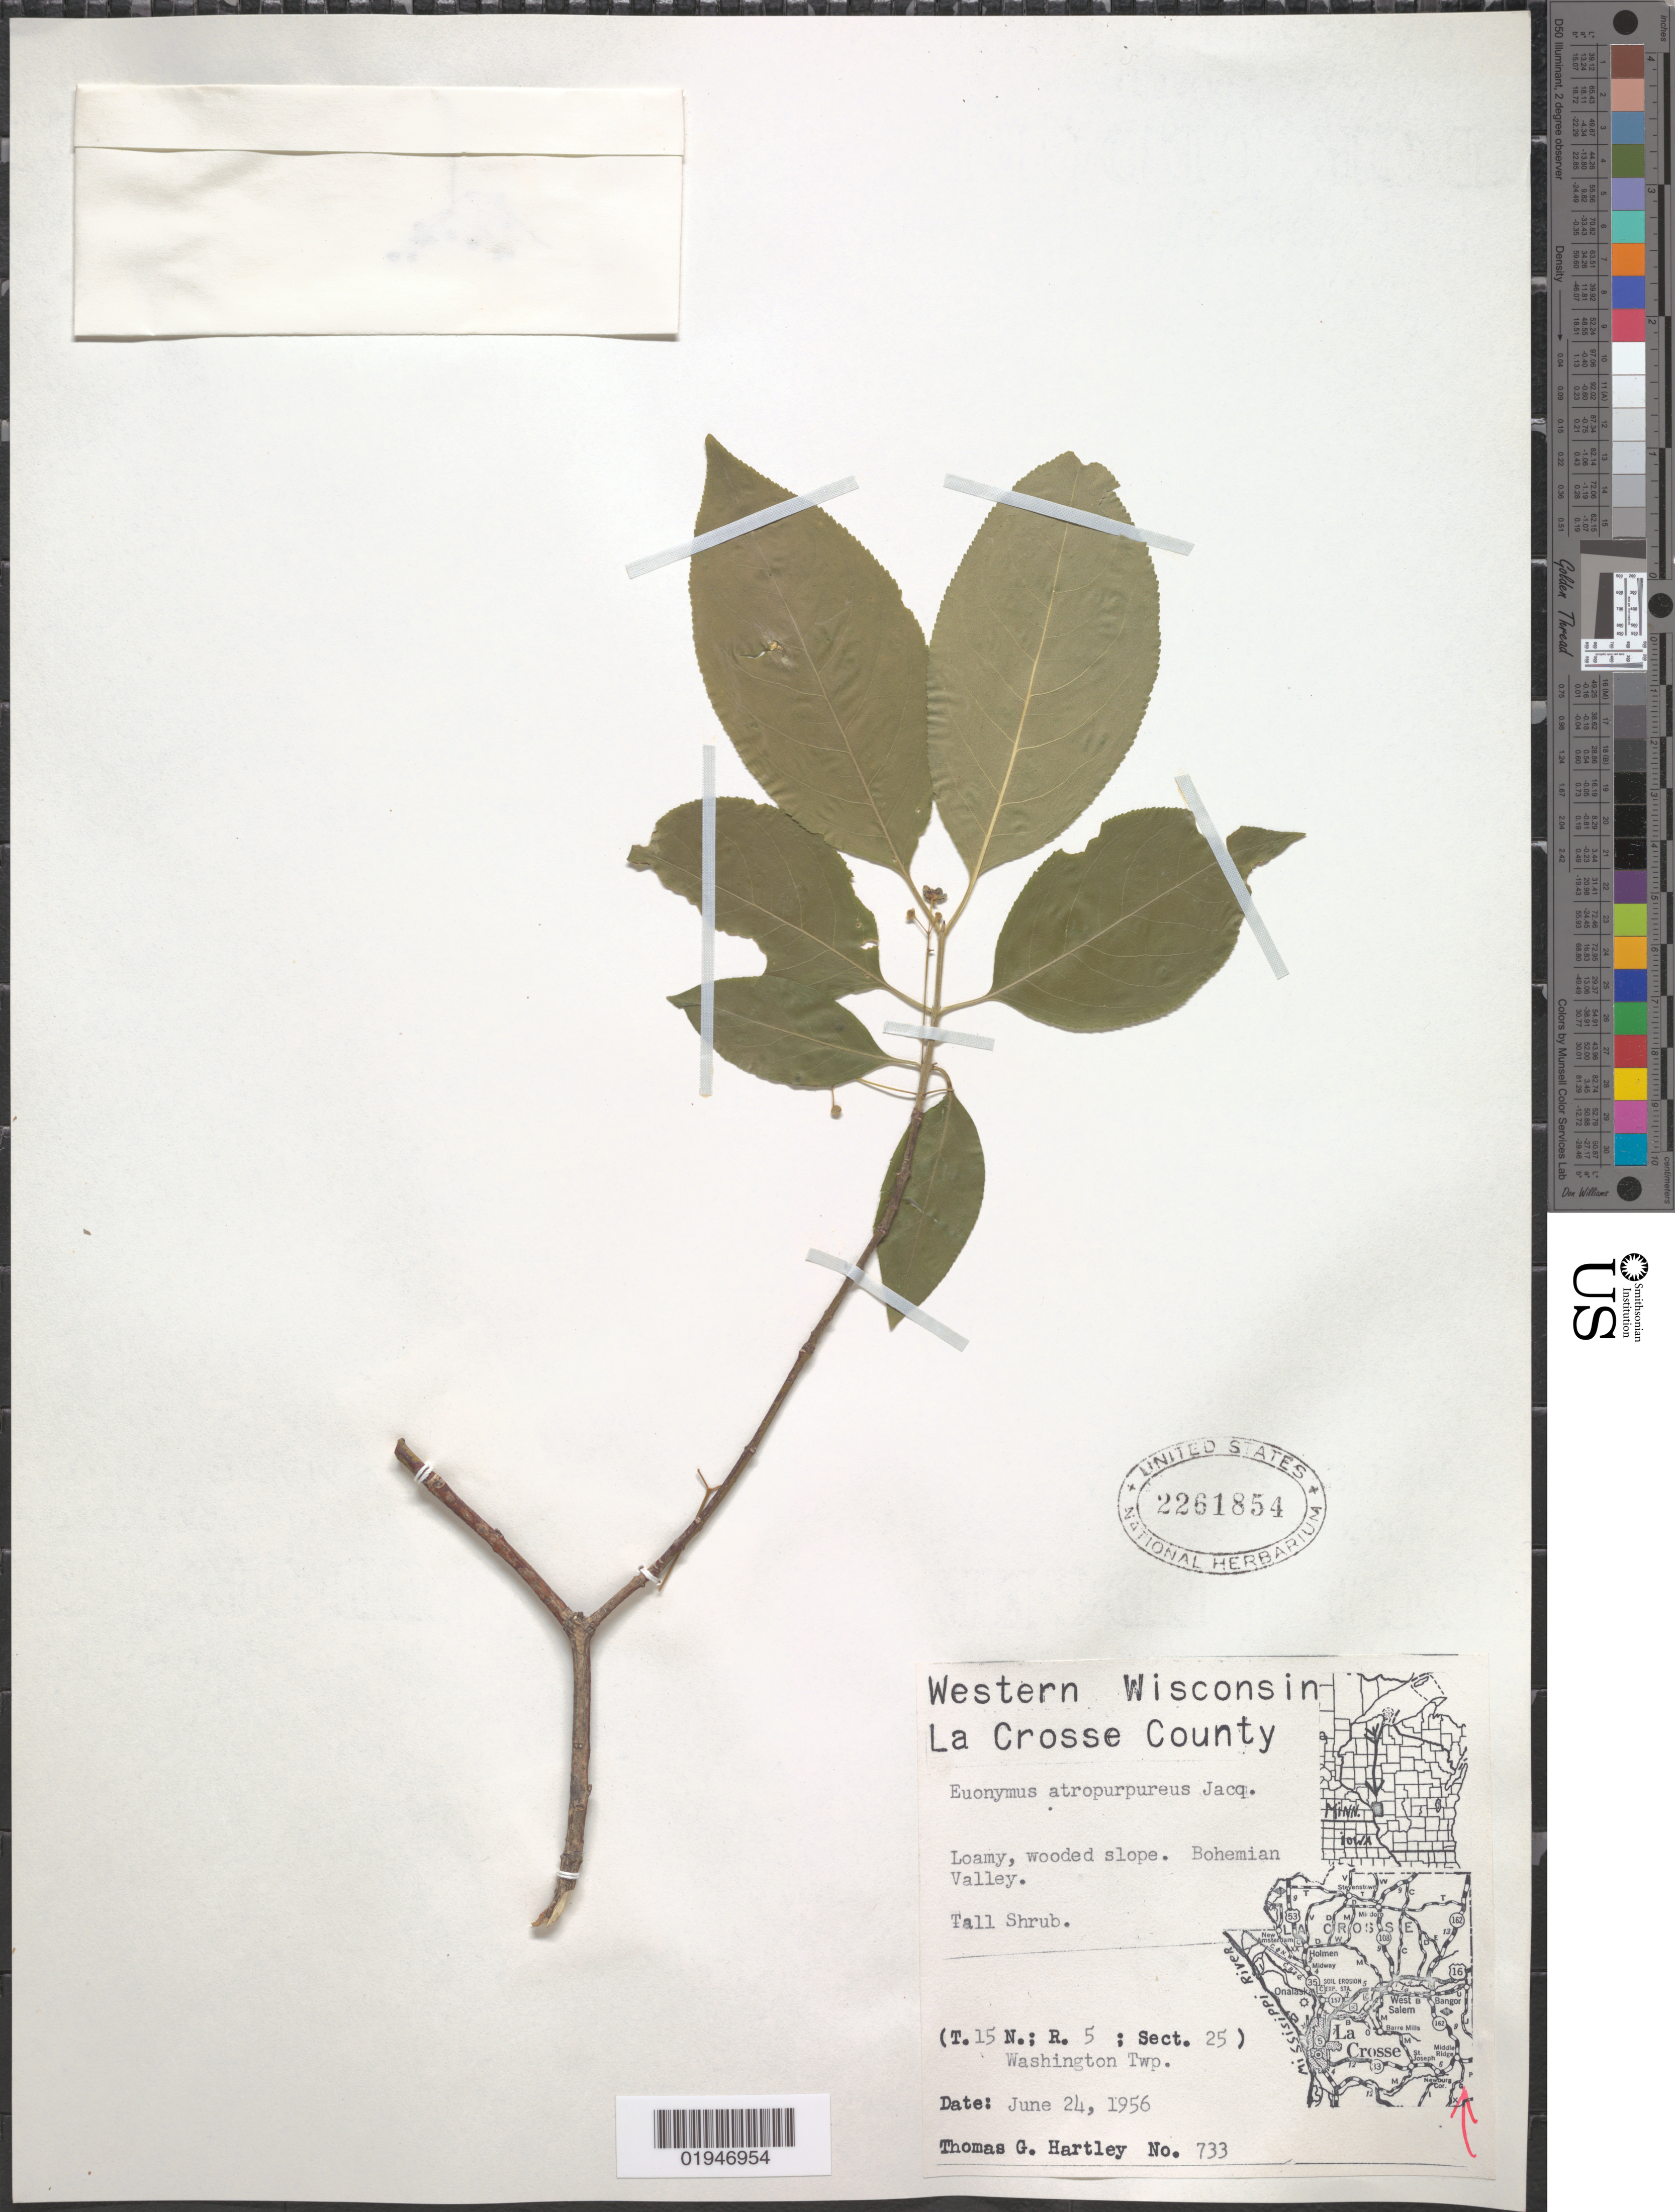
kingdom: Plantae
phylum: Tracheophyta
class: Magnoliopsida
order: Celastrales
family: Celastraceae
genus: Euonymus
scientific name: Euonymus atropurpureus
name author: Jacq.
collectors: T. G. Hartley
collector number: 733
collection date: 1956-06-24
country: United States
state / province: Wisconsin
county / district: La Crosse County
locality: Bohemian Valley, Washington Twp. (T. 15 N; R. 5: Sect. 25)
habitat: Loamy, wooded slope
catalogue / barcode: US 2261854